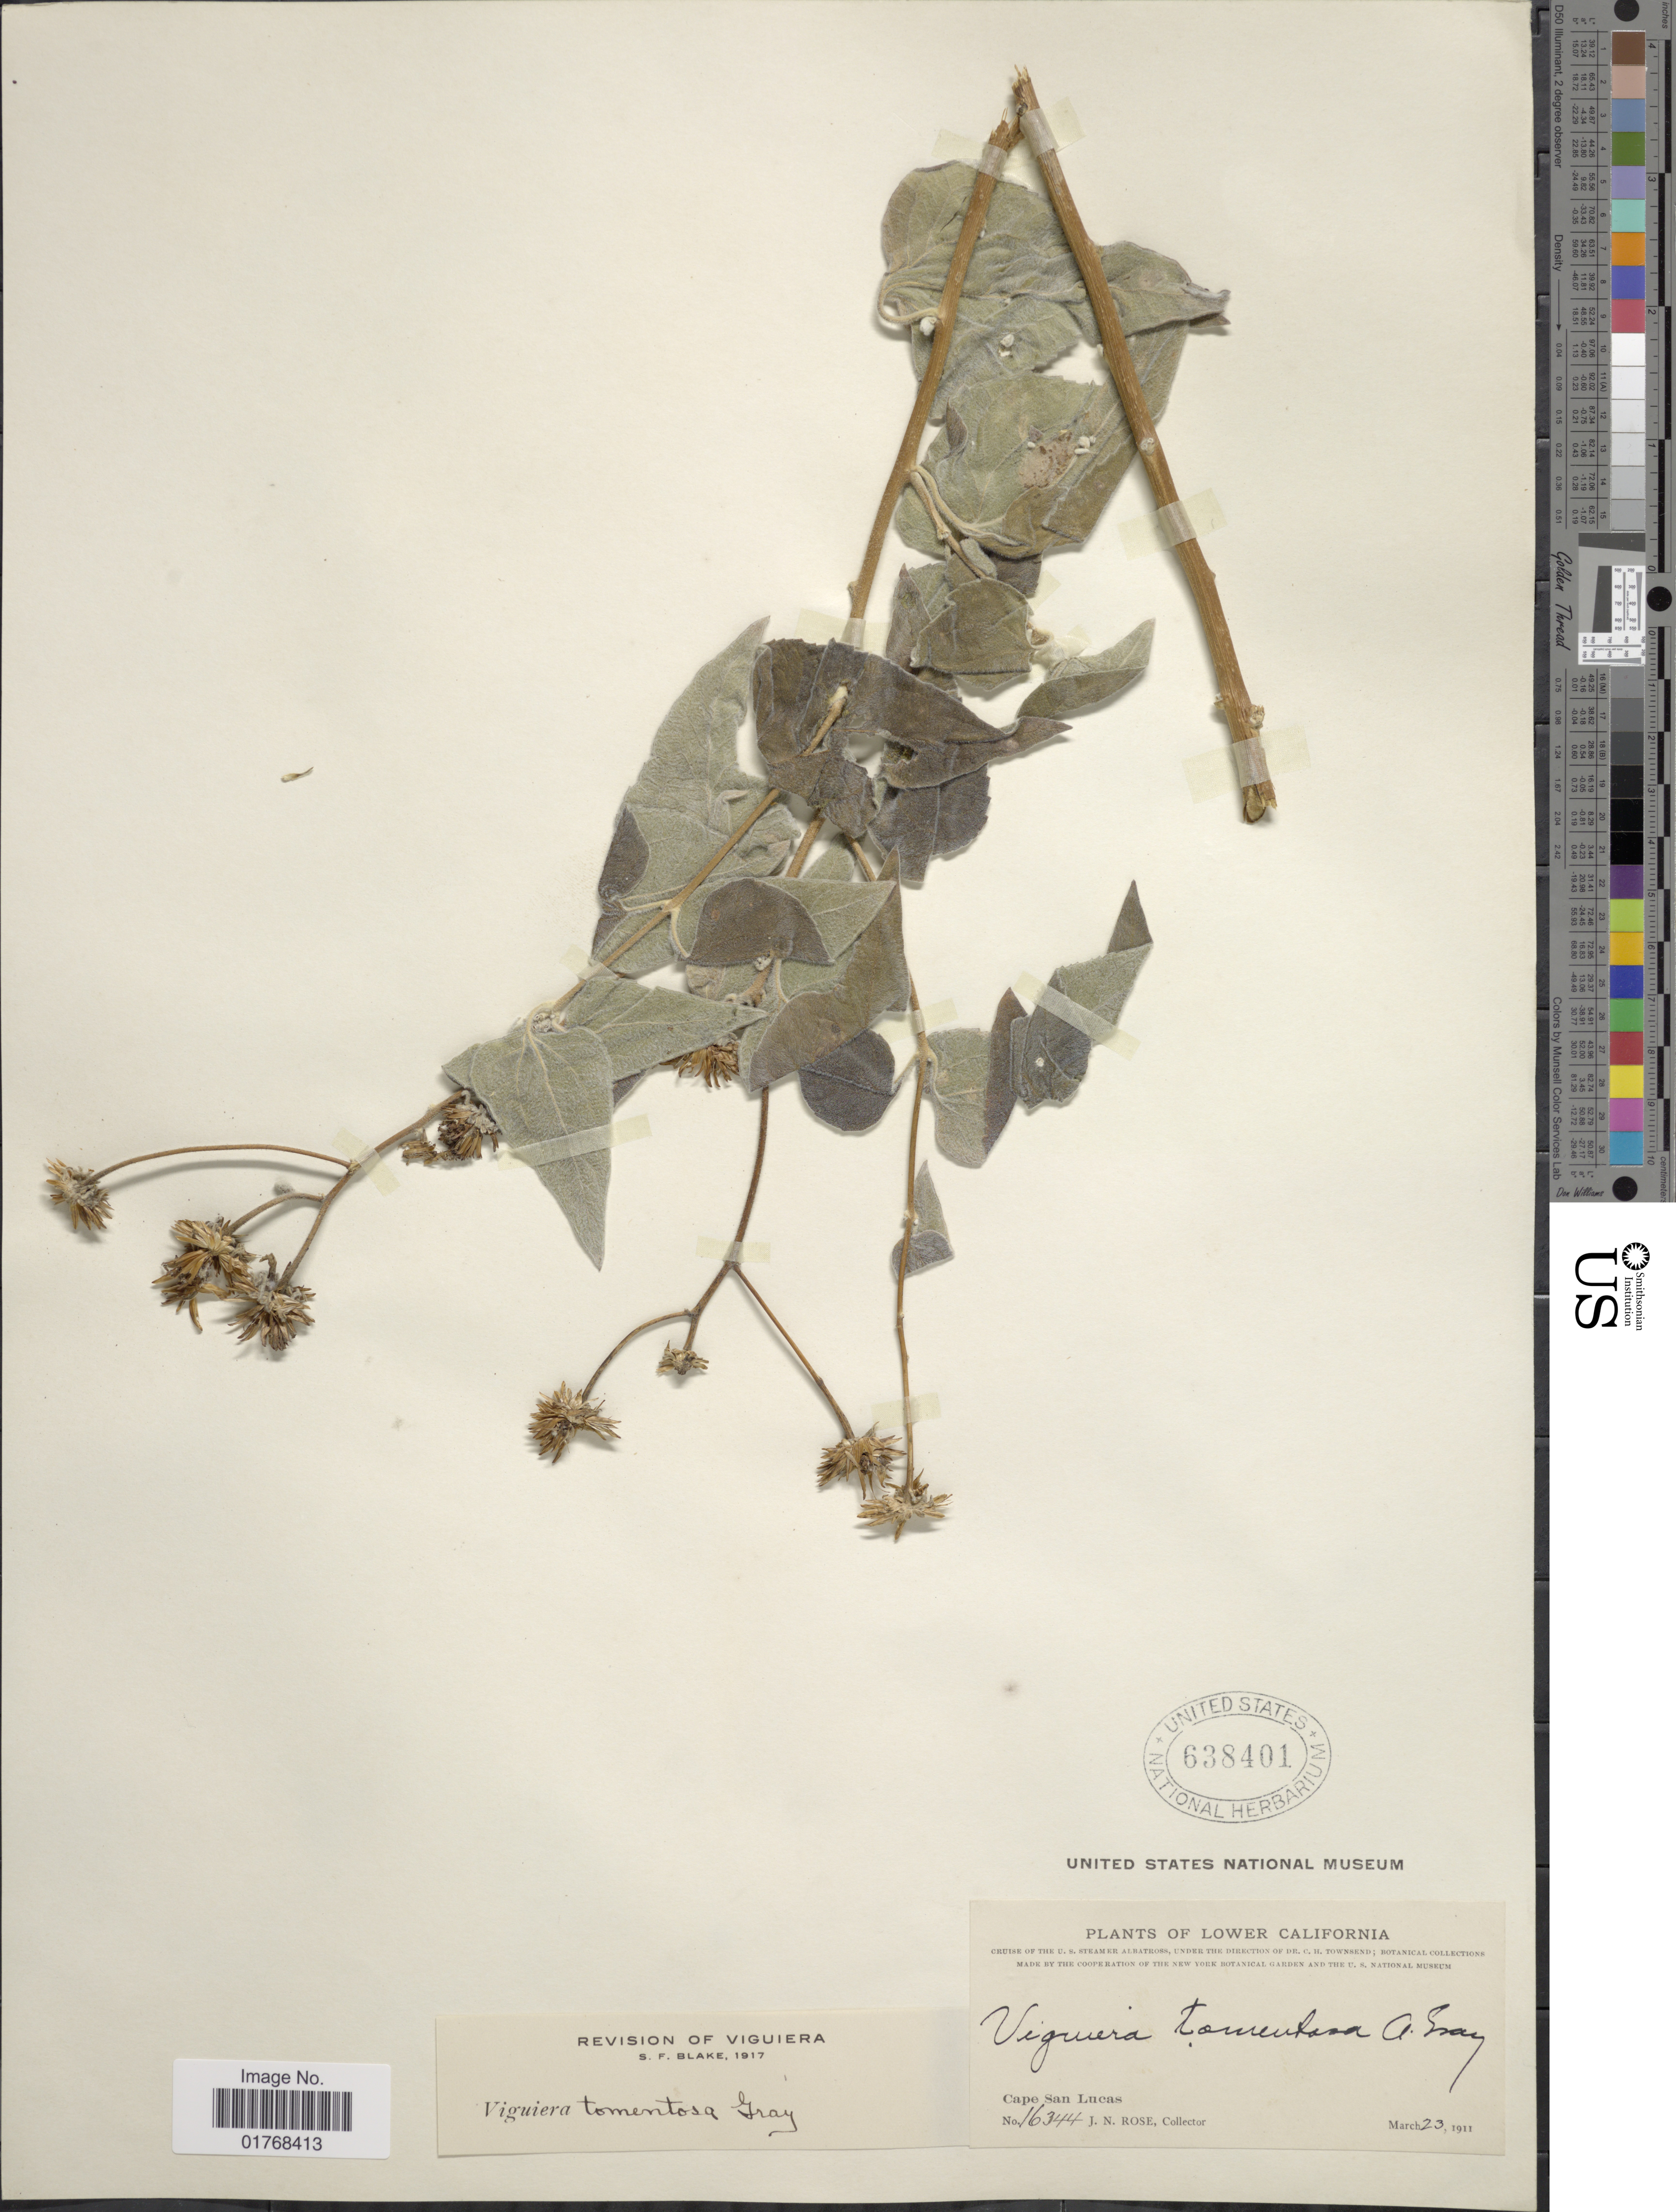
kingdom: Plantae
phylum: Tracheophyta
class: Magnoliopsida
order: Asterales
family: Asteraceae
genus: Viguiera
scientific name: Viguiera tomentosa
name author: A. Gray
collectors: J. N. Rose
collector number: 16344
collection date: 1911-03-23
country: Mexico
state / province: Baja California Sur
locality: Lower California. Cape San Lucas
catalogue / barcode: US 638401